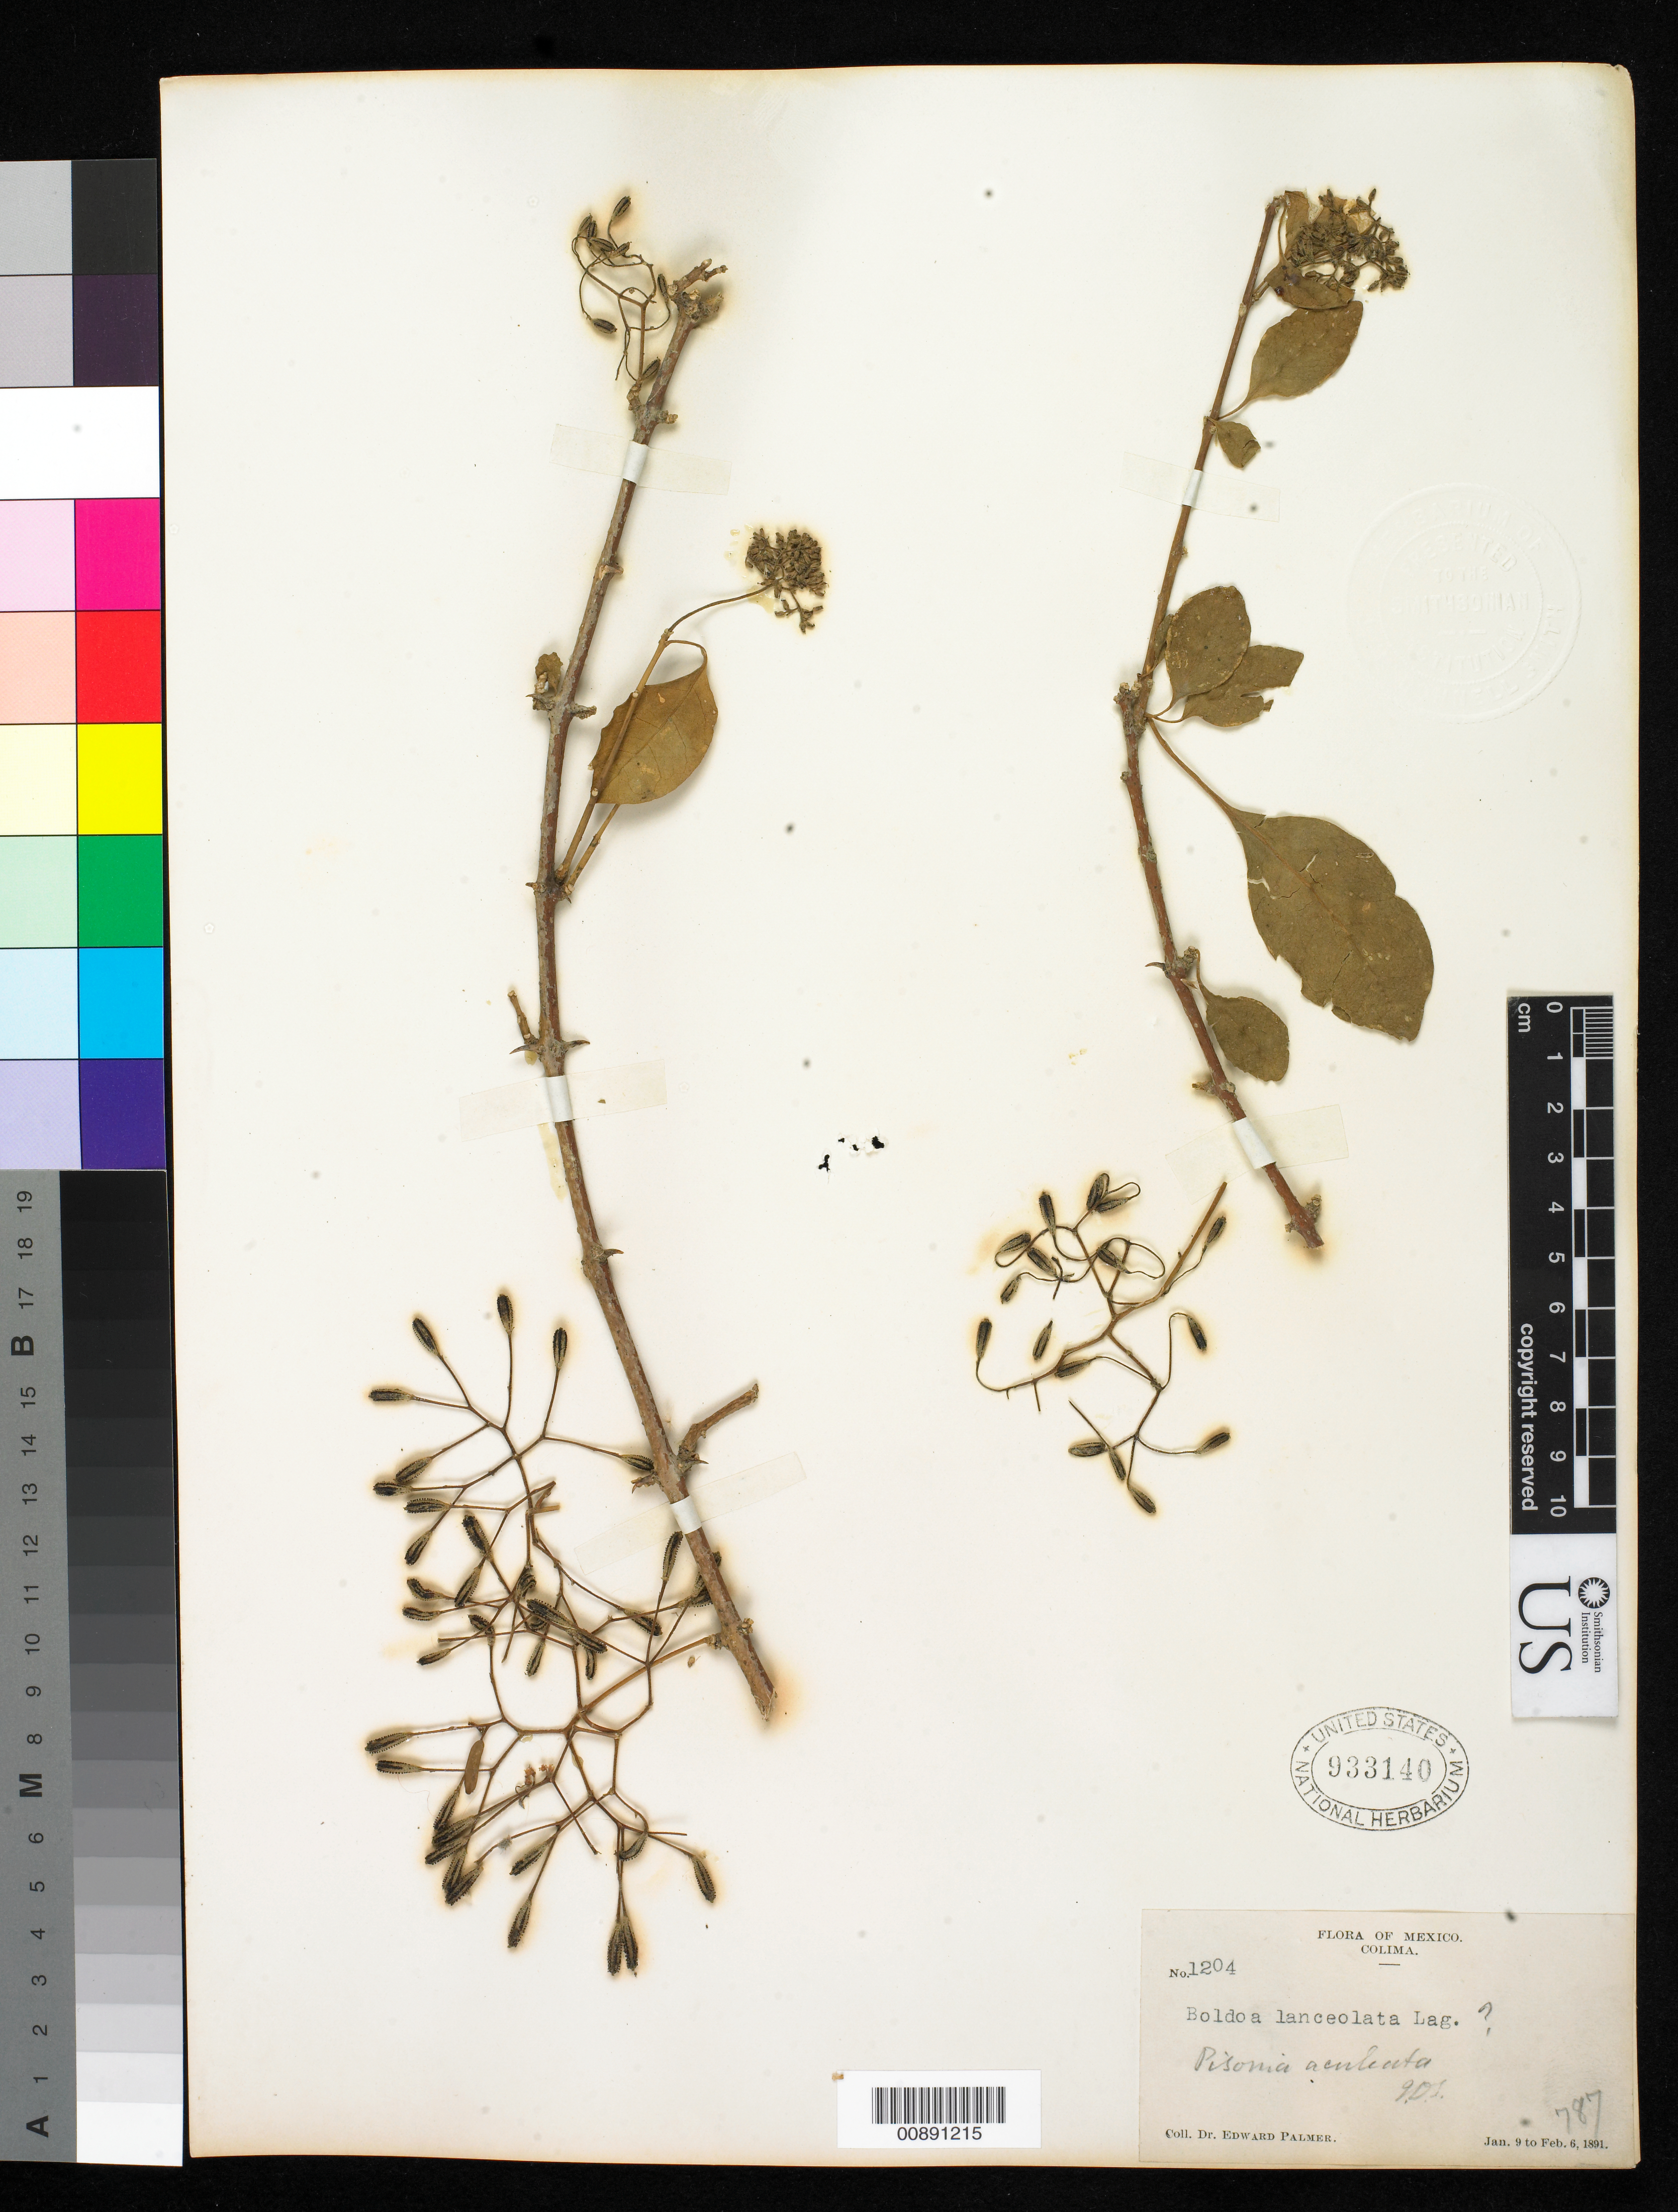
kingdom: Plantae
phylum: Tracheophyta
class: Magnoliopsida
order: Caryophyllales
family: Nyctaginaceae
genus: Pisonia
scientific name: Pisonia aculeata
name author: L.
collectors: E. Palmer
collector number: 1204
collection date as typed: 09 Jan 1891 to 06 Feb 1891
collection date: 1891-01-09/1891-02-06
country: Mexico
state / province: Colima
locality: Colima.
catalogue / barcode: US 933140